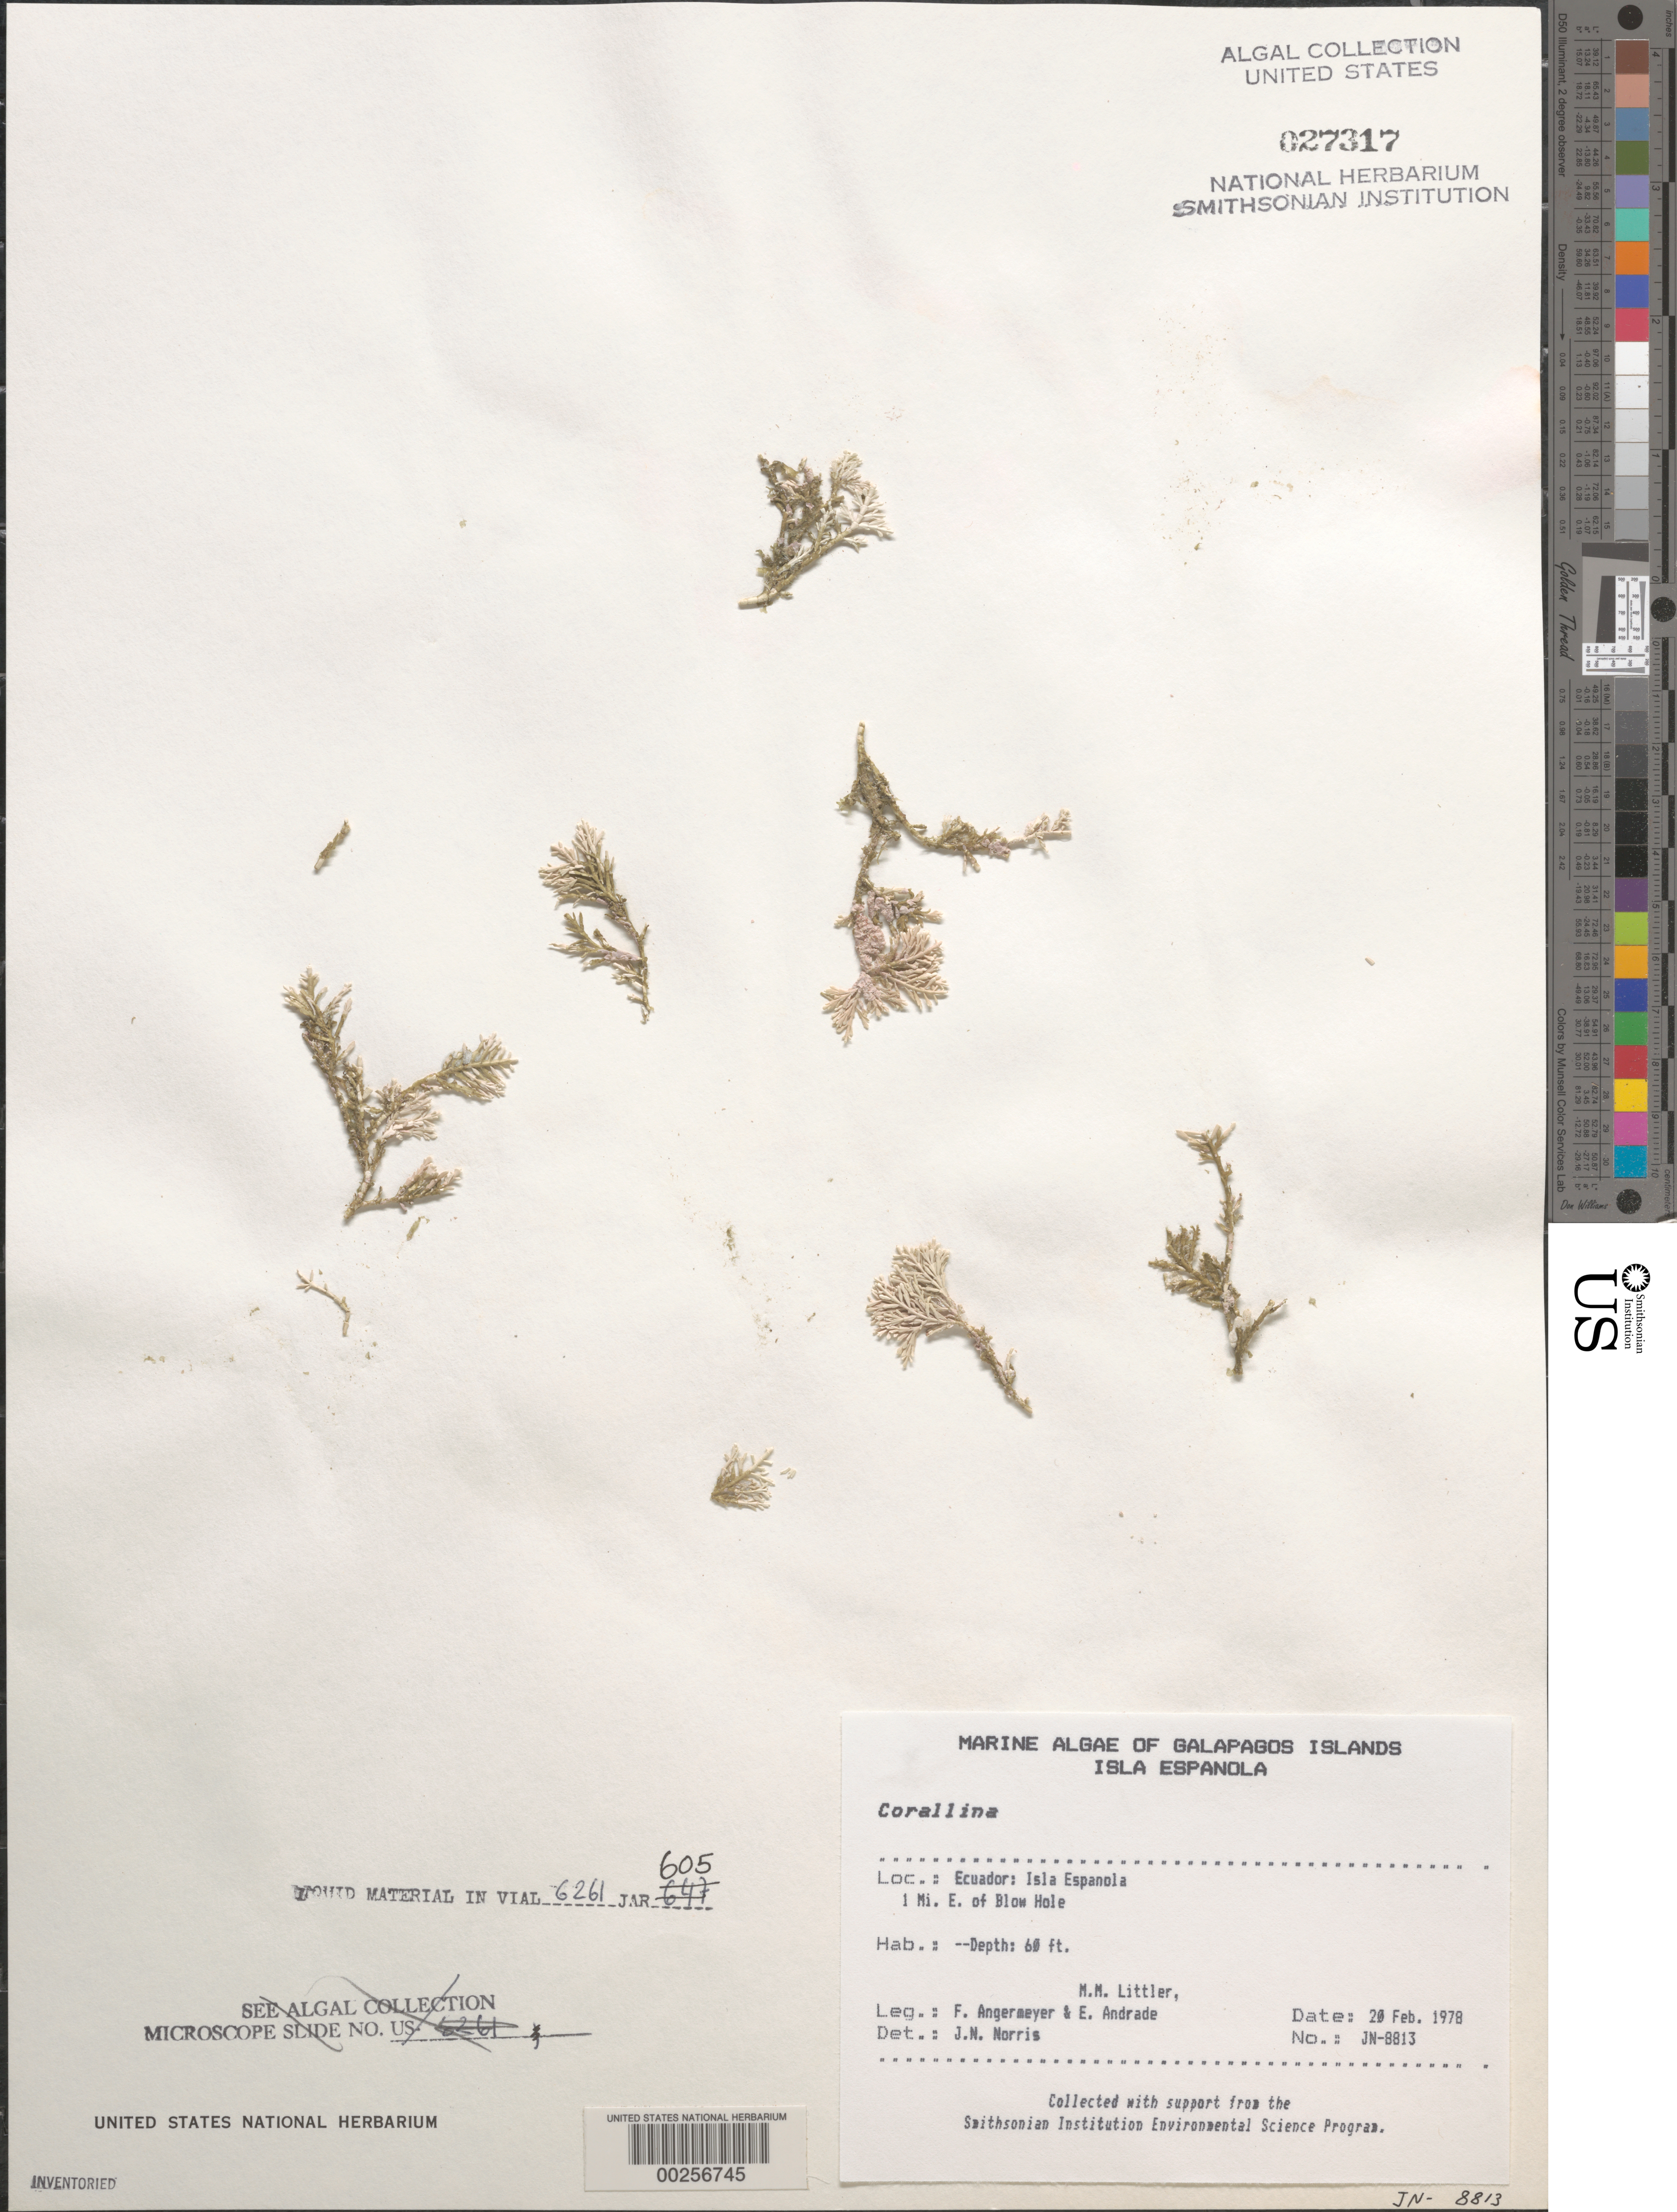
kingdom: Plantae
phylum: Rhodophyta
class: Florideophyceae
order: Corallinales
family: Corallinaceae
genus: Corallina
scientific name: Corallina sp.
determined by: Norris, James N.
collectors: M. M. Littler, F. Angermeyer & E. Andrade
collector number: Jn-8813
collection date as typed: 20 Feb 1978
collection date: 1978-02-20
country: Ecuador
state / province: Colón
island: Española [Hood]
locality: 1 mile E of Blow Hole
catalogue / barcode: US 27317